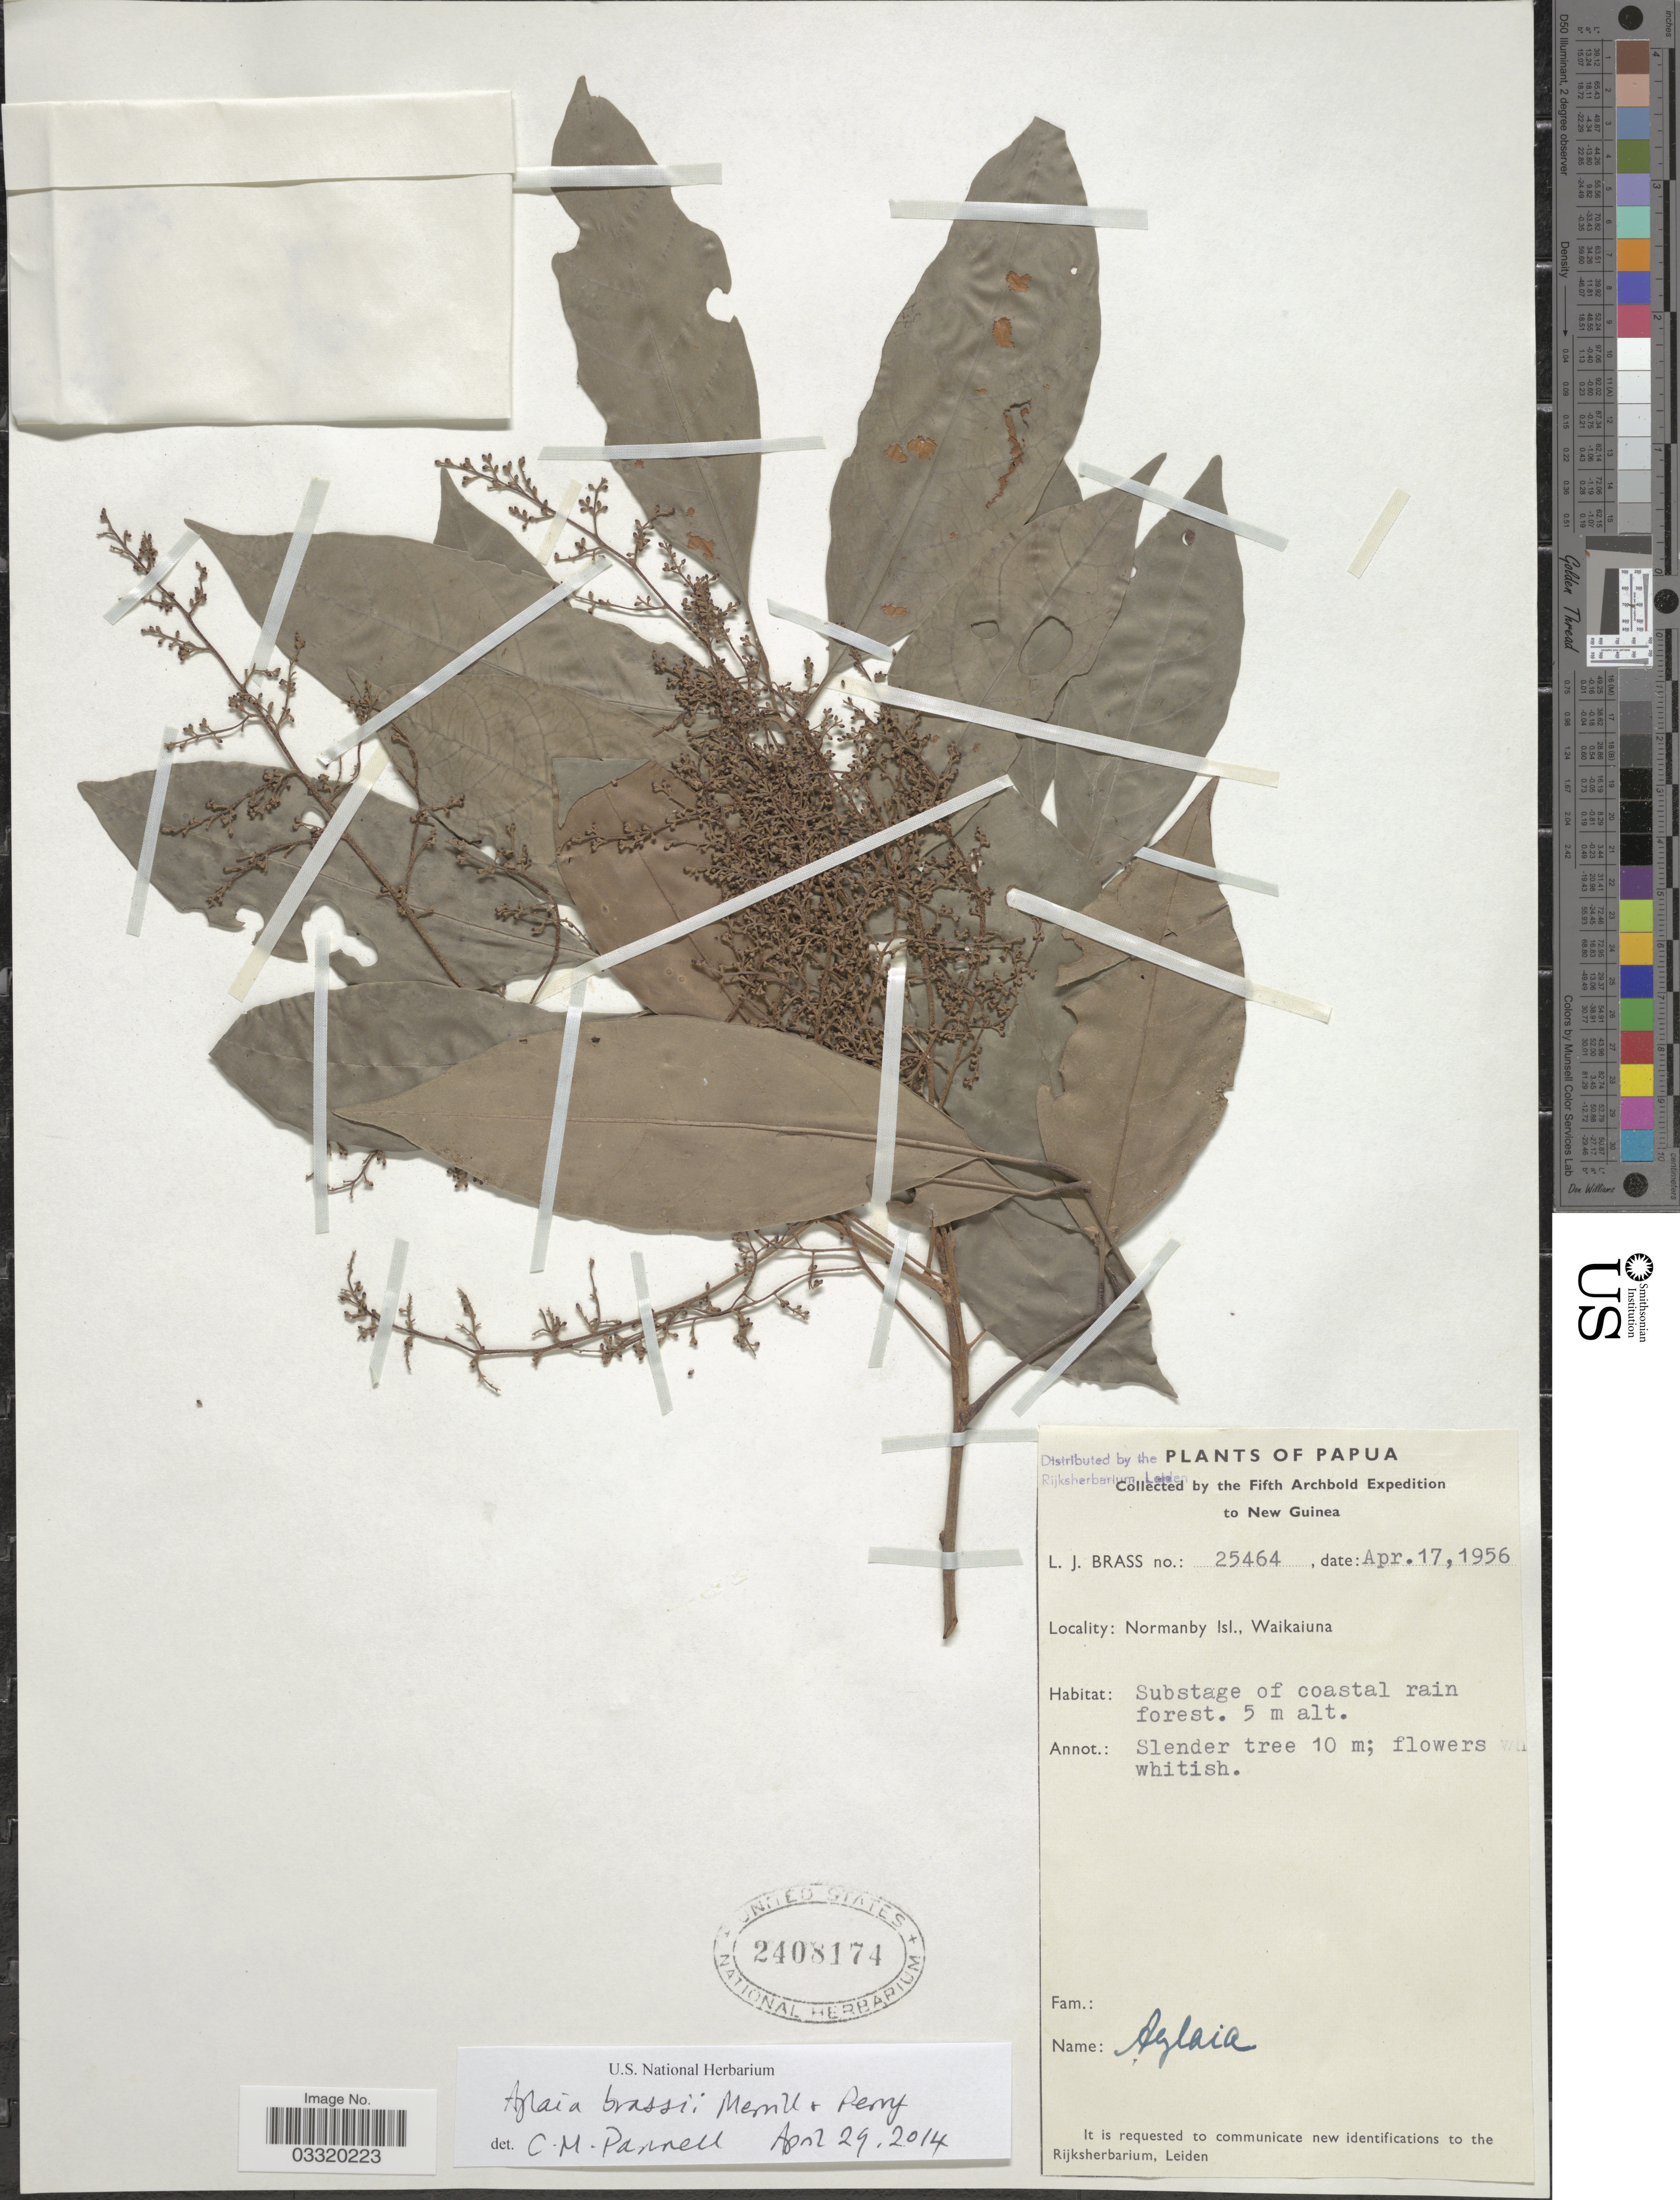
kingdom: Plantae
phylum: Tracheophyta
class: Magnoliopsida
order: Sapindales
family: Meliaceae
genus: Aglaia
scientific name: Aglaia brassii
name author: Merr. & L.M. Perry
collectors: L. J. Brass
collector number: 25464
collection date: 1956-04-17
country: Papua New Guinea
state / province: Milne Bay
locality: Papua. New Guinea. Normanby Isl., Waikaiuna.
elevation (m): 5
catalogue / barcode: US 2408174